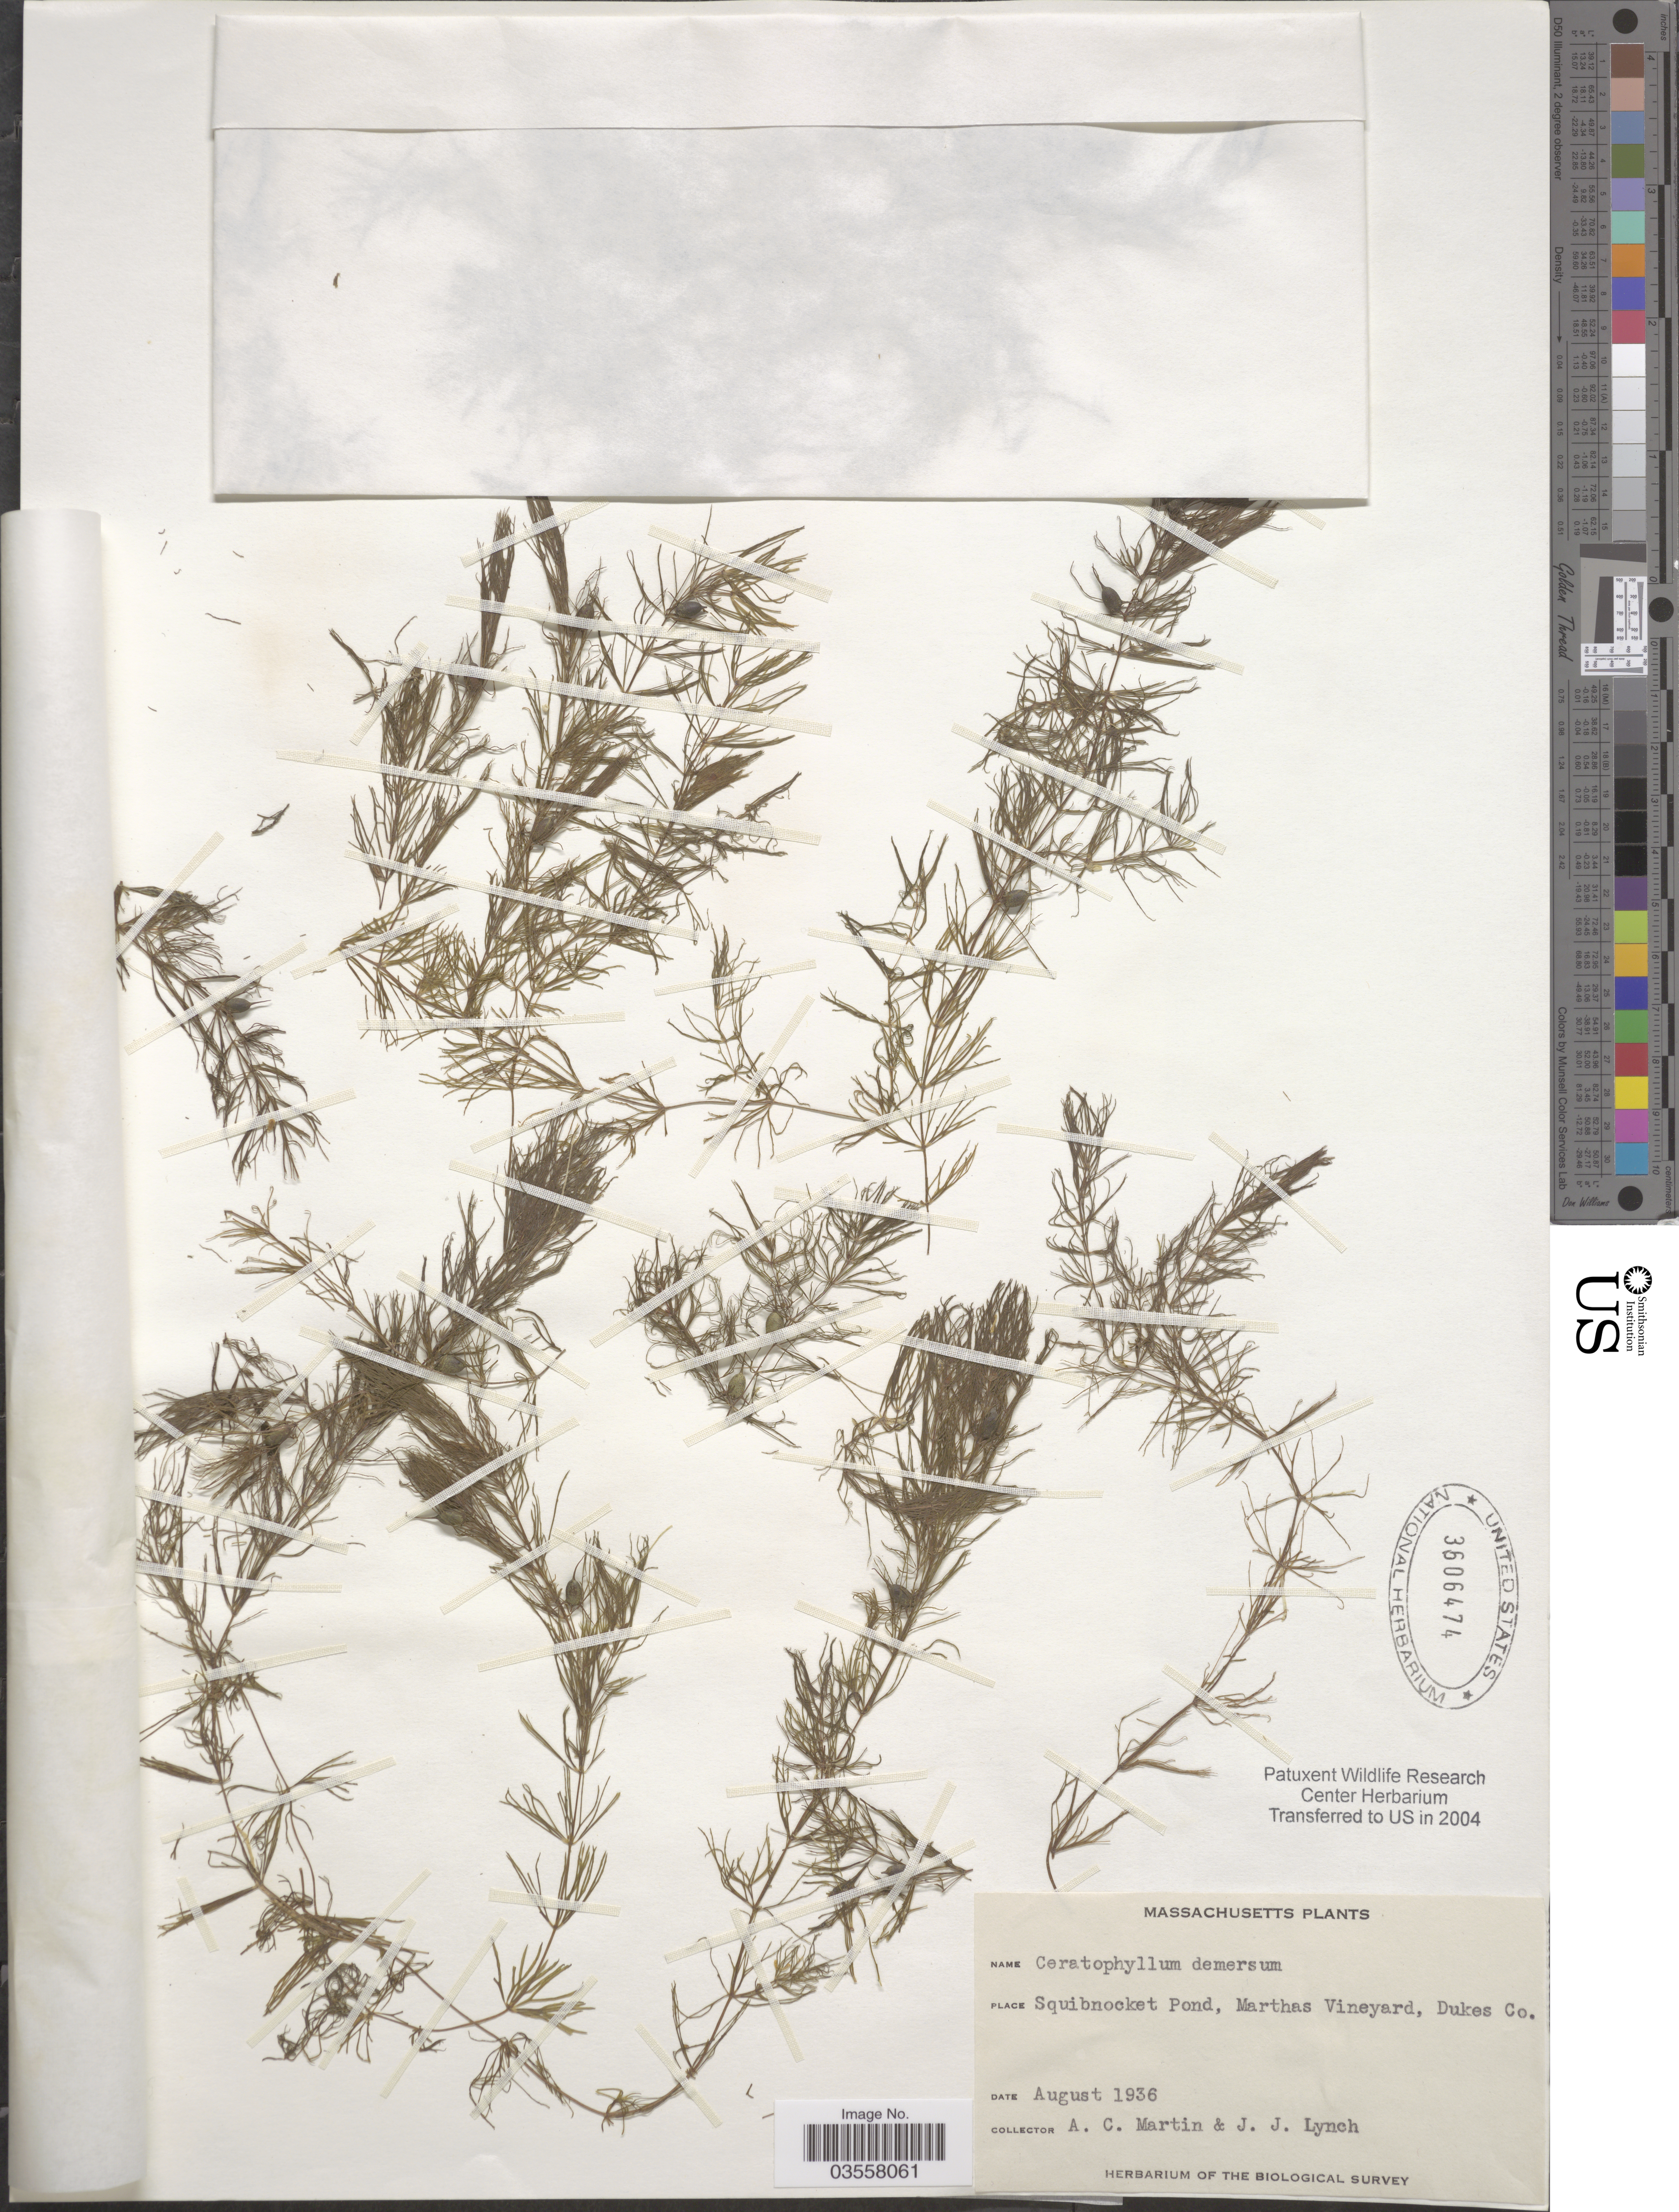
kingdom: Plantae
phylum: Tracheophyta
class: Magnoliopsida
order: Ceratophyllales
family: Ceratophyllaceae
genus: Ceratophyllum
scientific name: Ceratophyllum demersum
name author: L.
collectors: A. C. Martin & J. Lynch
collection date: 1936-08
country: United States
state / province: Massachusetts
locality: Squibnocket Pond, Marthas Vineyard, Dukes Co.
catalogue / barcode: US 3606474